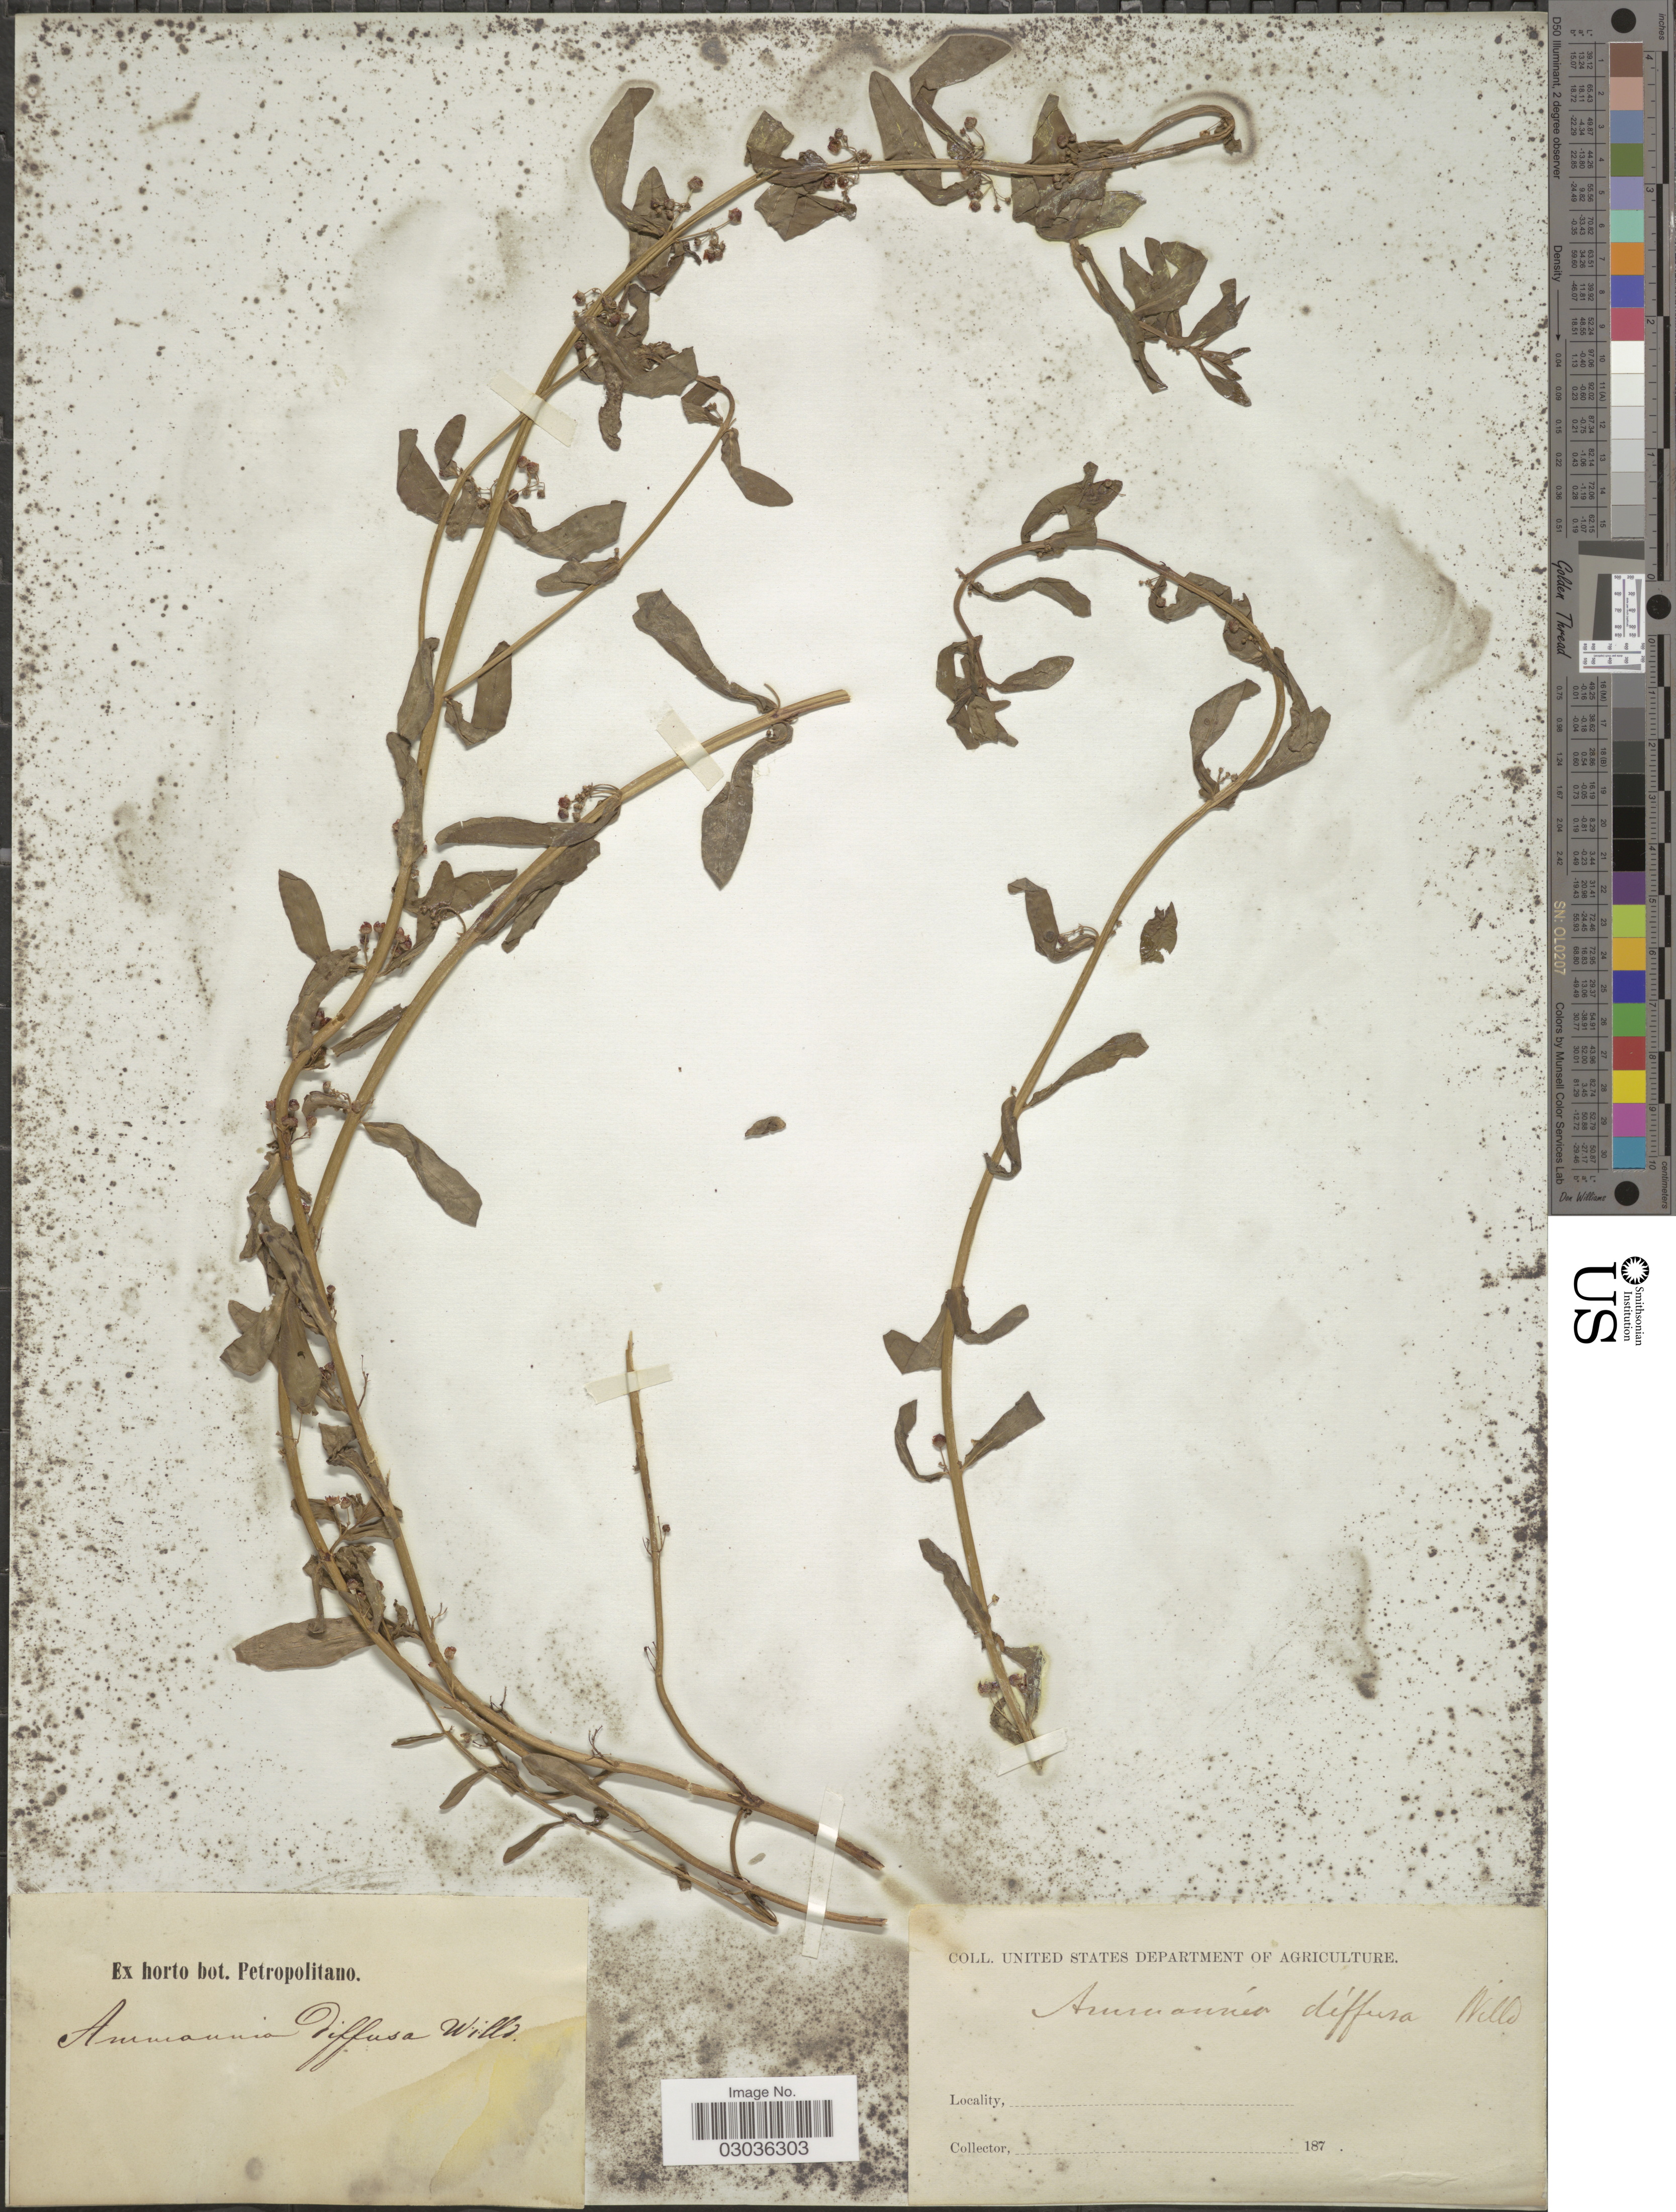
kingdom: Plantae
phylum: Tracheophyta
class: Magnoliopsida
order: Myrtales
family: Lythraceae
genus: Ammannia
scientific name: Ammannia diffusa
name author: Willd.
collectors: ex herb. U. S. Department of Agriculture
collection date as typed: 187